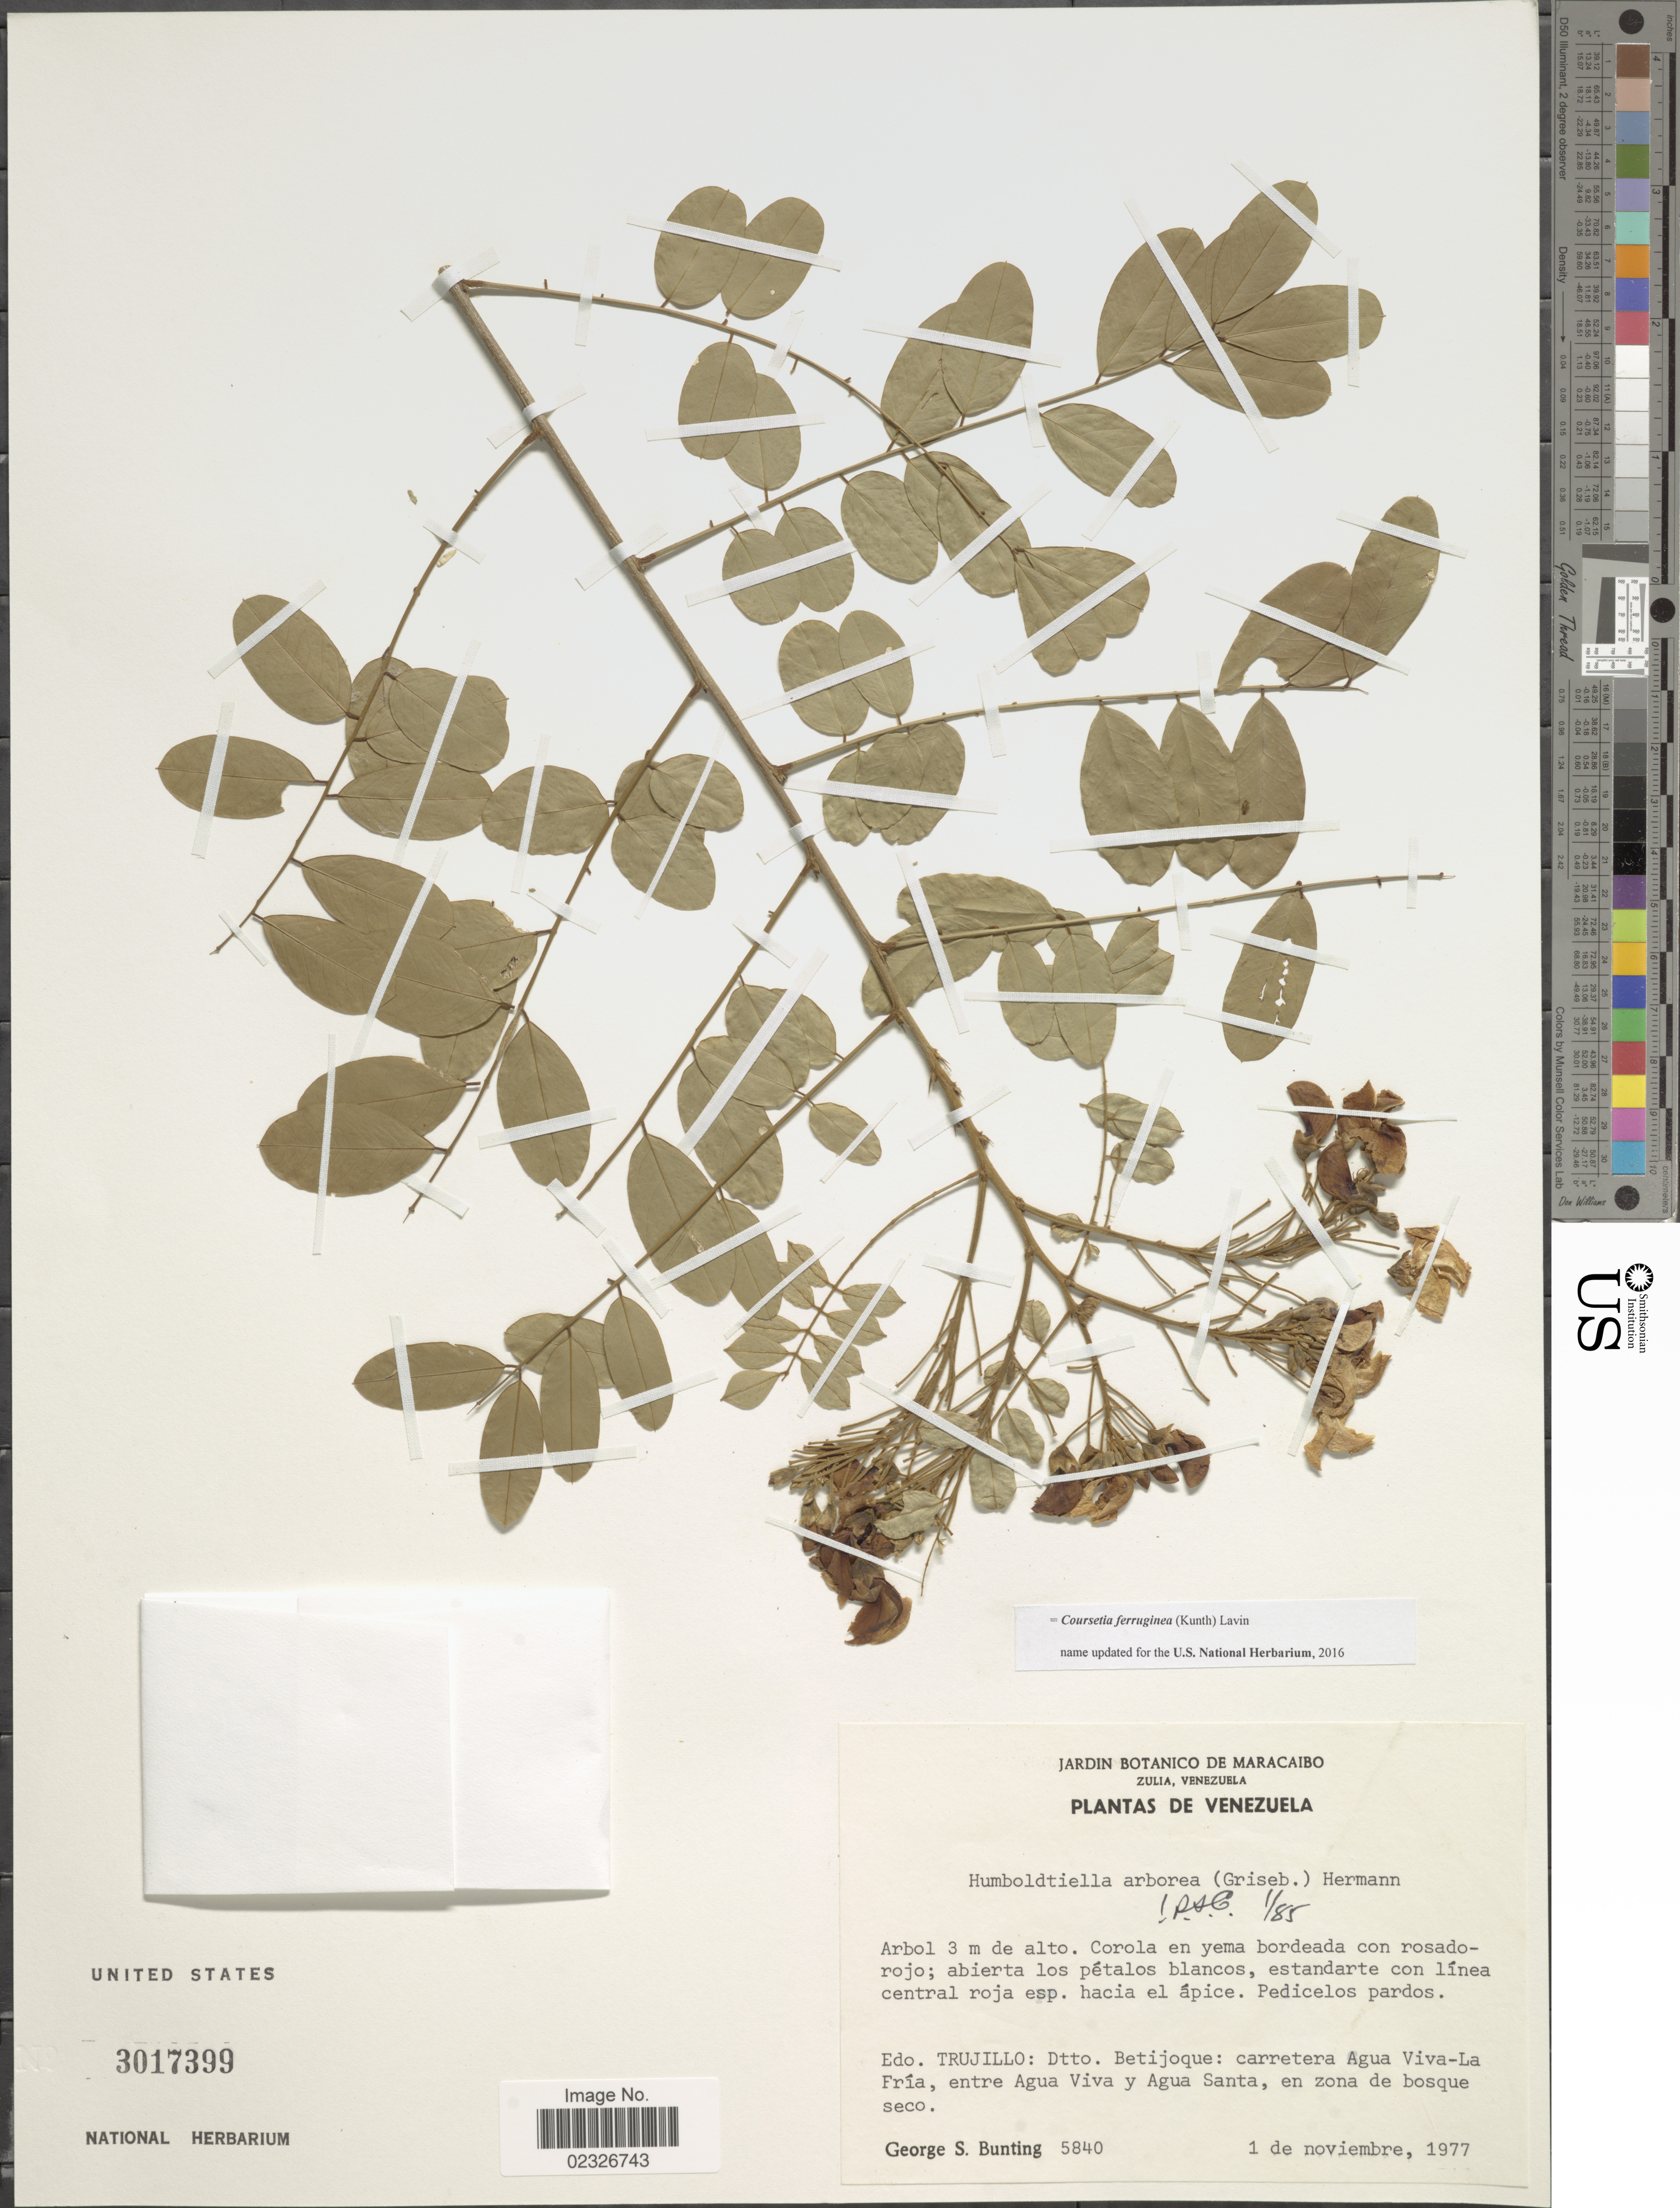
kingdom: Plantae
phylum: Tracheophyta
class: Magnoliopsida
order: Fabales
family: Fabaceae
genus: Coursetia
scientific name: Coursetia ferruginea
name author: (Kunth) Lavin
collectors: G. S. Bunting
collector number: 5840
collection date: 1977-11-01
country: Venezuela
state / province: Trujillo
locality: Edo. Trujillo: Dtto. Betijoque: carretera Agua Viva-La Fría, entre Agua Viva y Agua Santa, en zona de bosque seco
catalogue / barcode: US 3017399